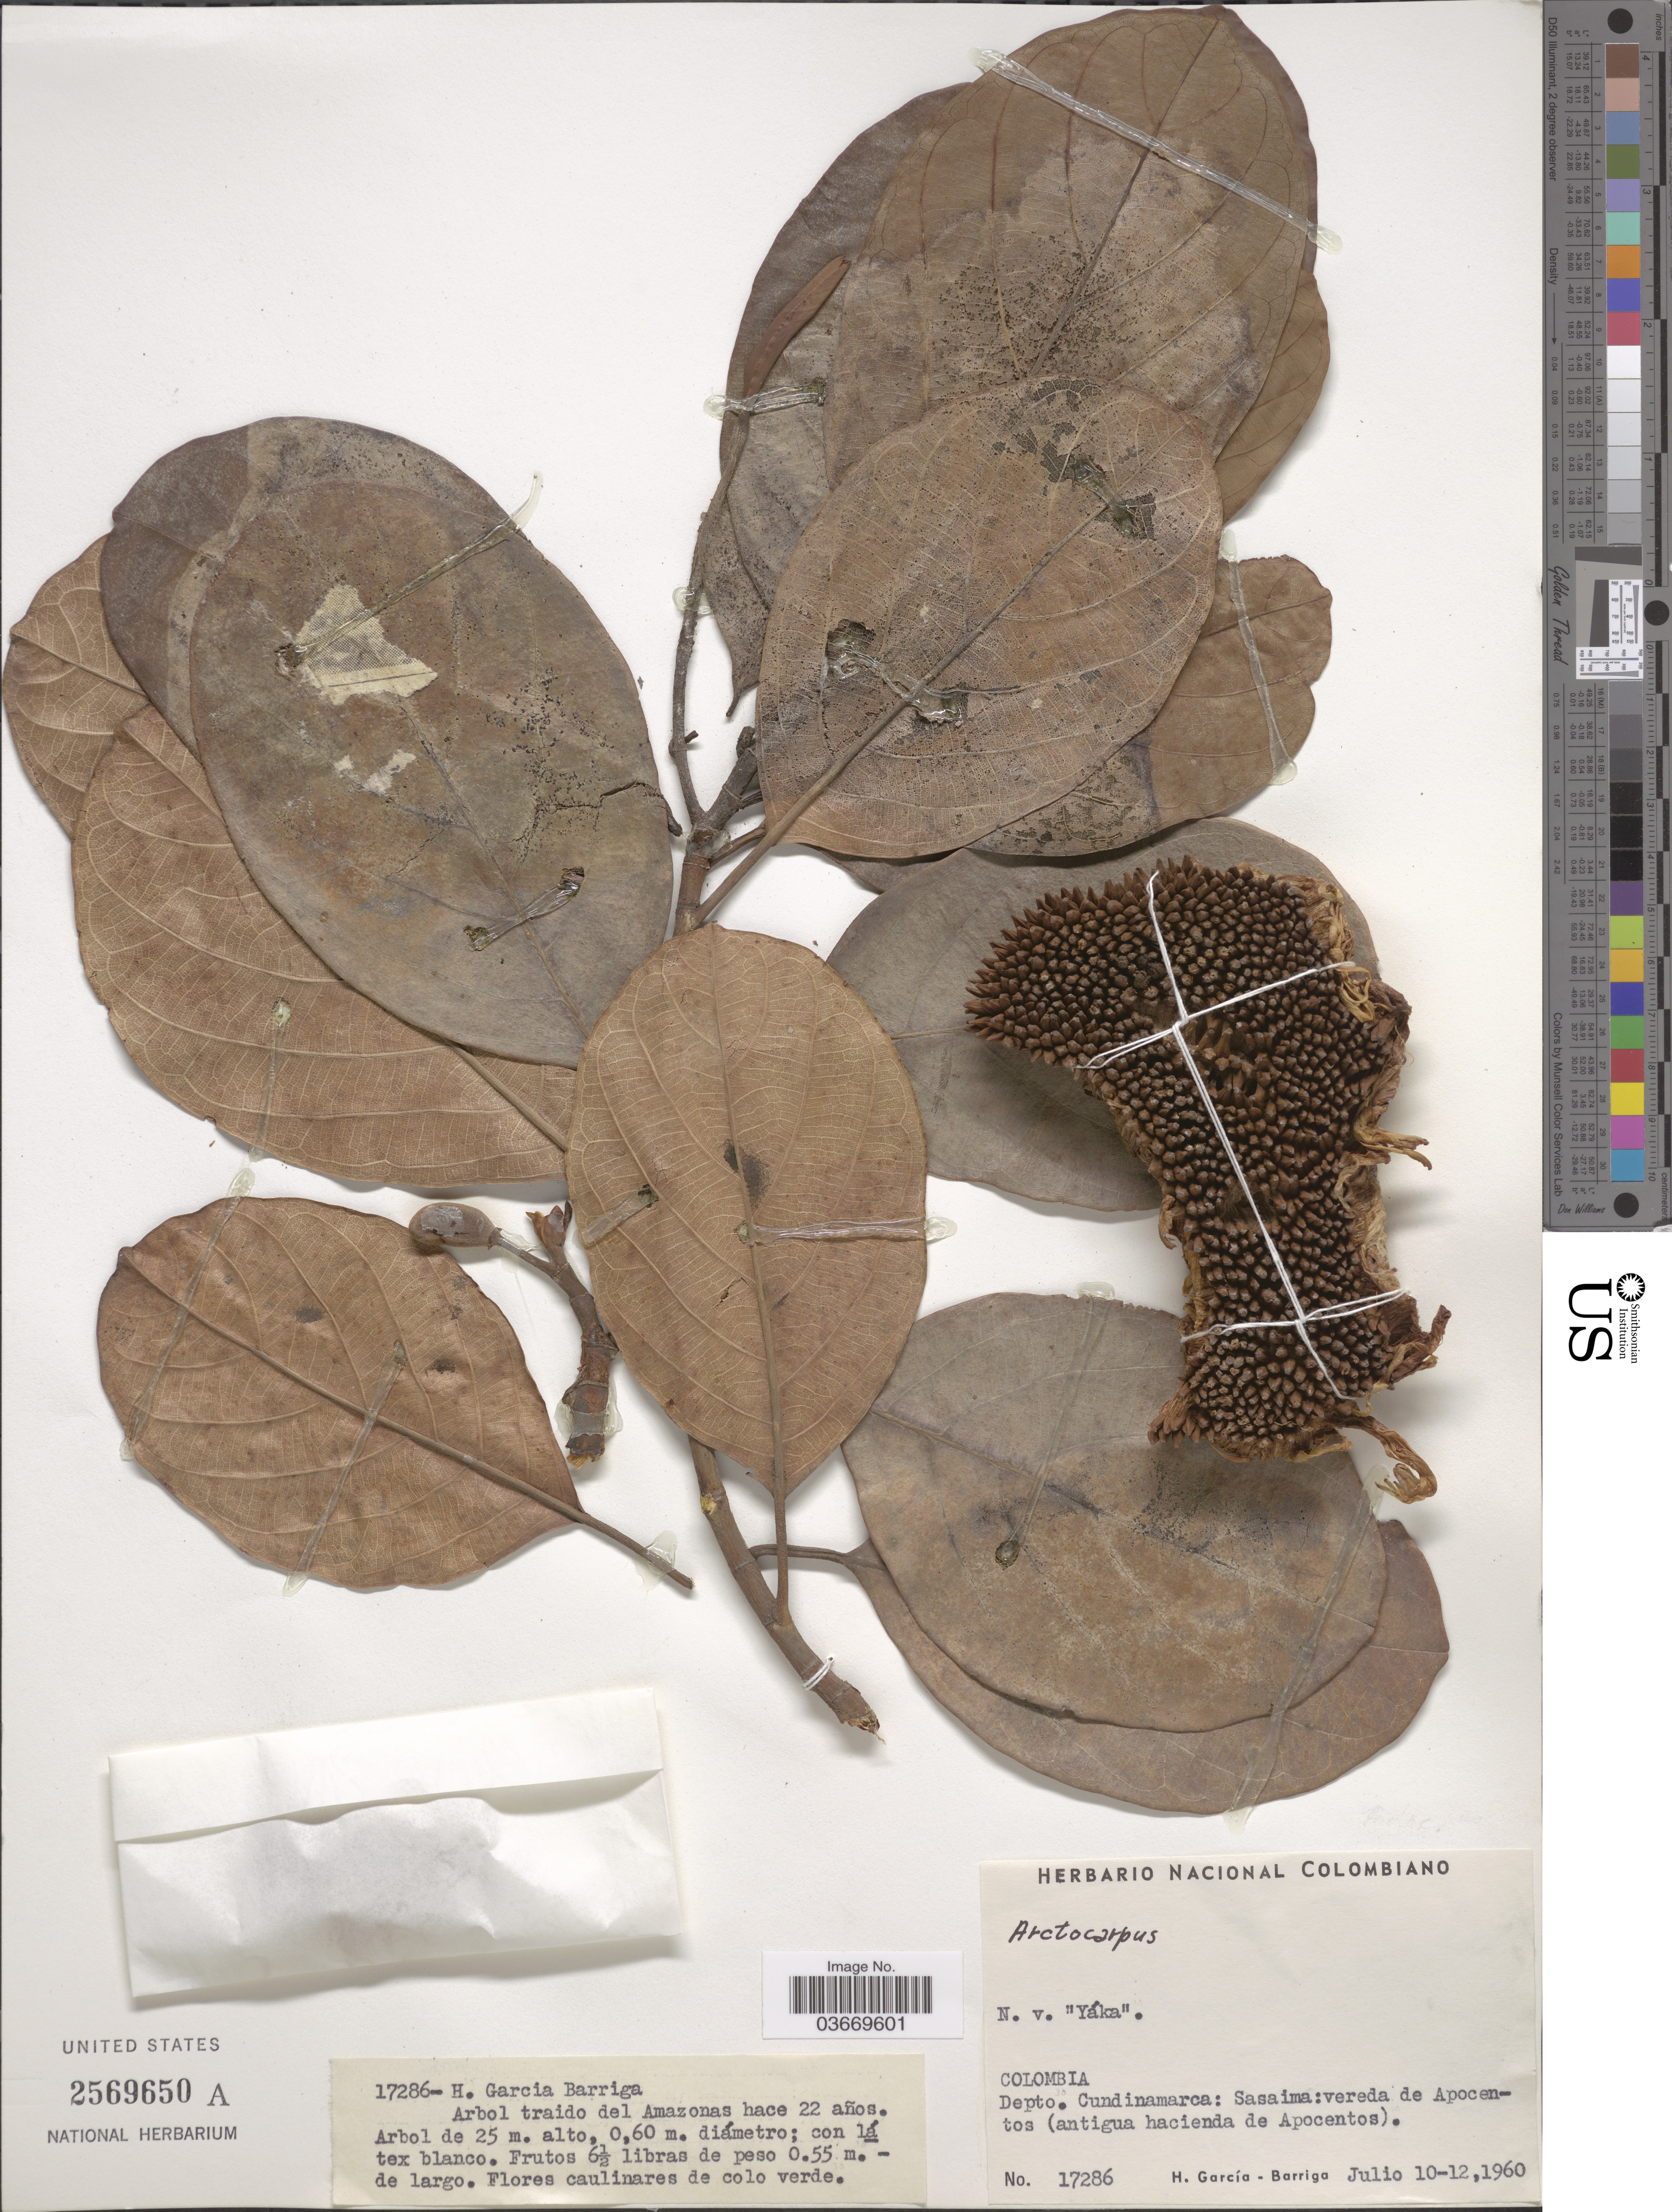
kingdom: Plantae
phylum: Tracheophyta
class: Magnoliopsida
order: Rosales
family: Moraceae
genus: Artocarpus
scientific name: Artocarpus sp.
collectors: H. García Barriga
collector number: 17286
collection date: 1960-07-10/1960-07-12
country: Colombia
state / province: Cundinamarca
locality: Depto. Cundinamarca: Sasaima: vereda de Apocentos (antigua hacienda de Apocentos).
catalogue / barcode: US 2569650A